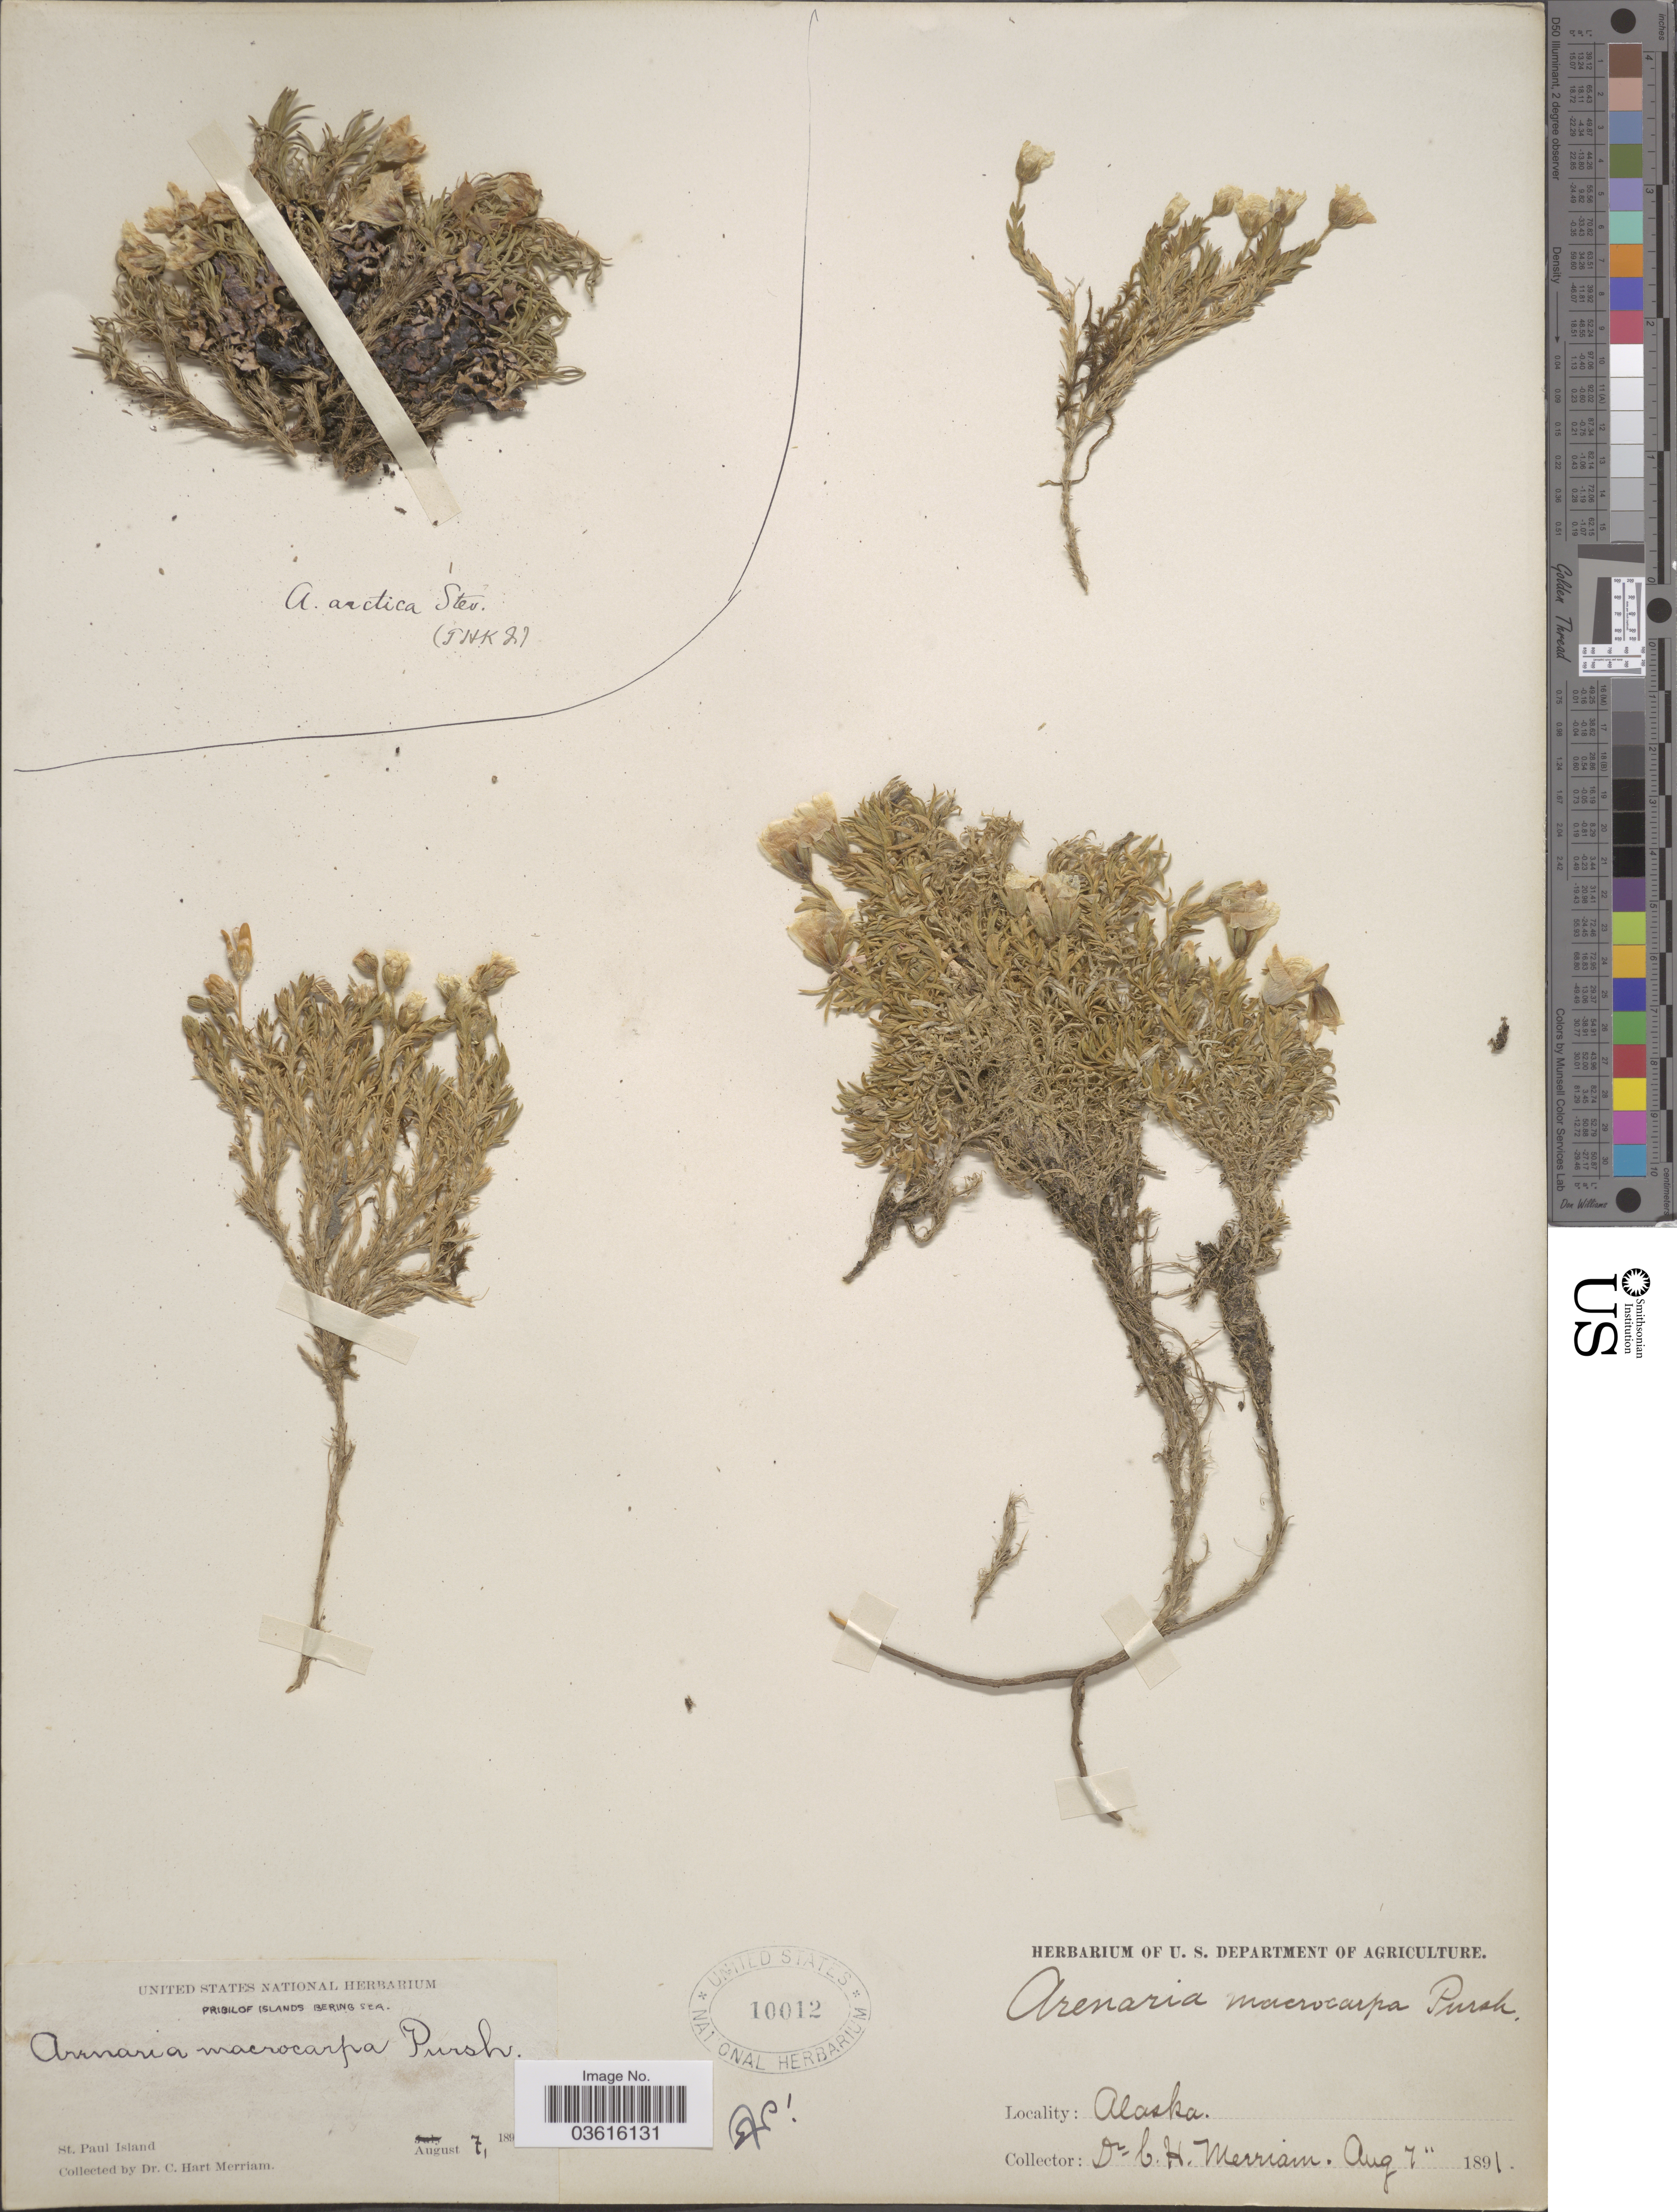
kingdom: Plantae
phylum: Tracheophyta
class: Magnoliopsida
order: Caryophyllales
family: Caryophyllaceae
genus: Pseudocherleria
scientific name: Pseudocherleria macrocarpa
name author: (Pursh) Dillenb. & Kadereit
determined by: U.S. National Herbarium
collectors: C. Merriam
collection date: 1891-08-07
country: United States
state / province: Alaska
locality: Pribilof Islands Bering Sea. St. Paul Island.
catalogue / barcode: US 10012